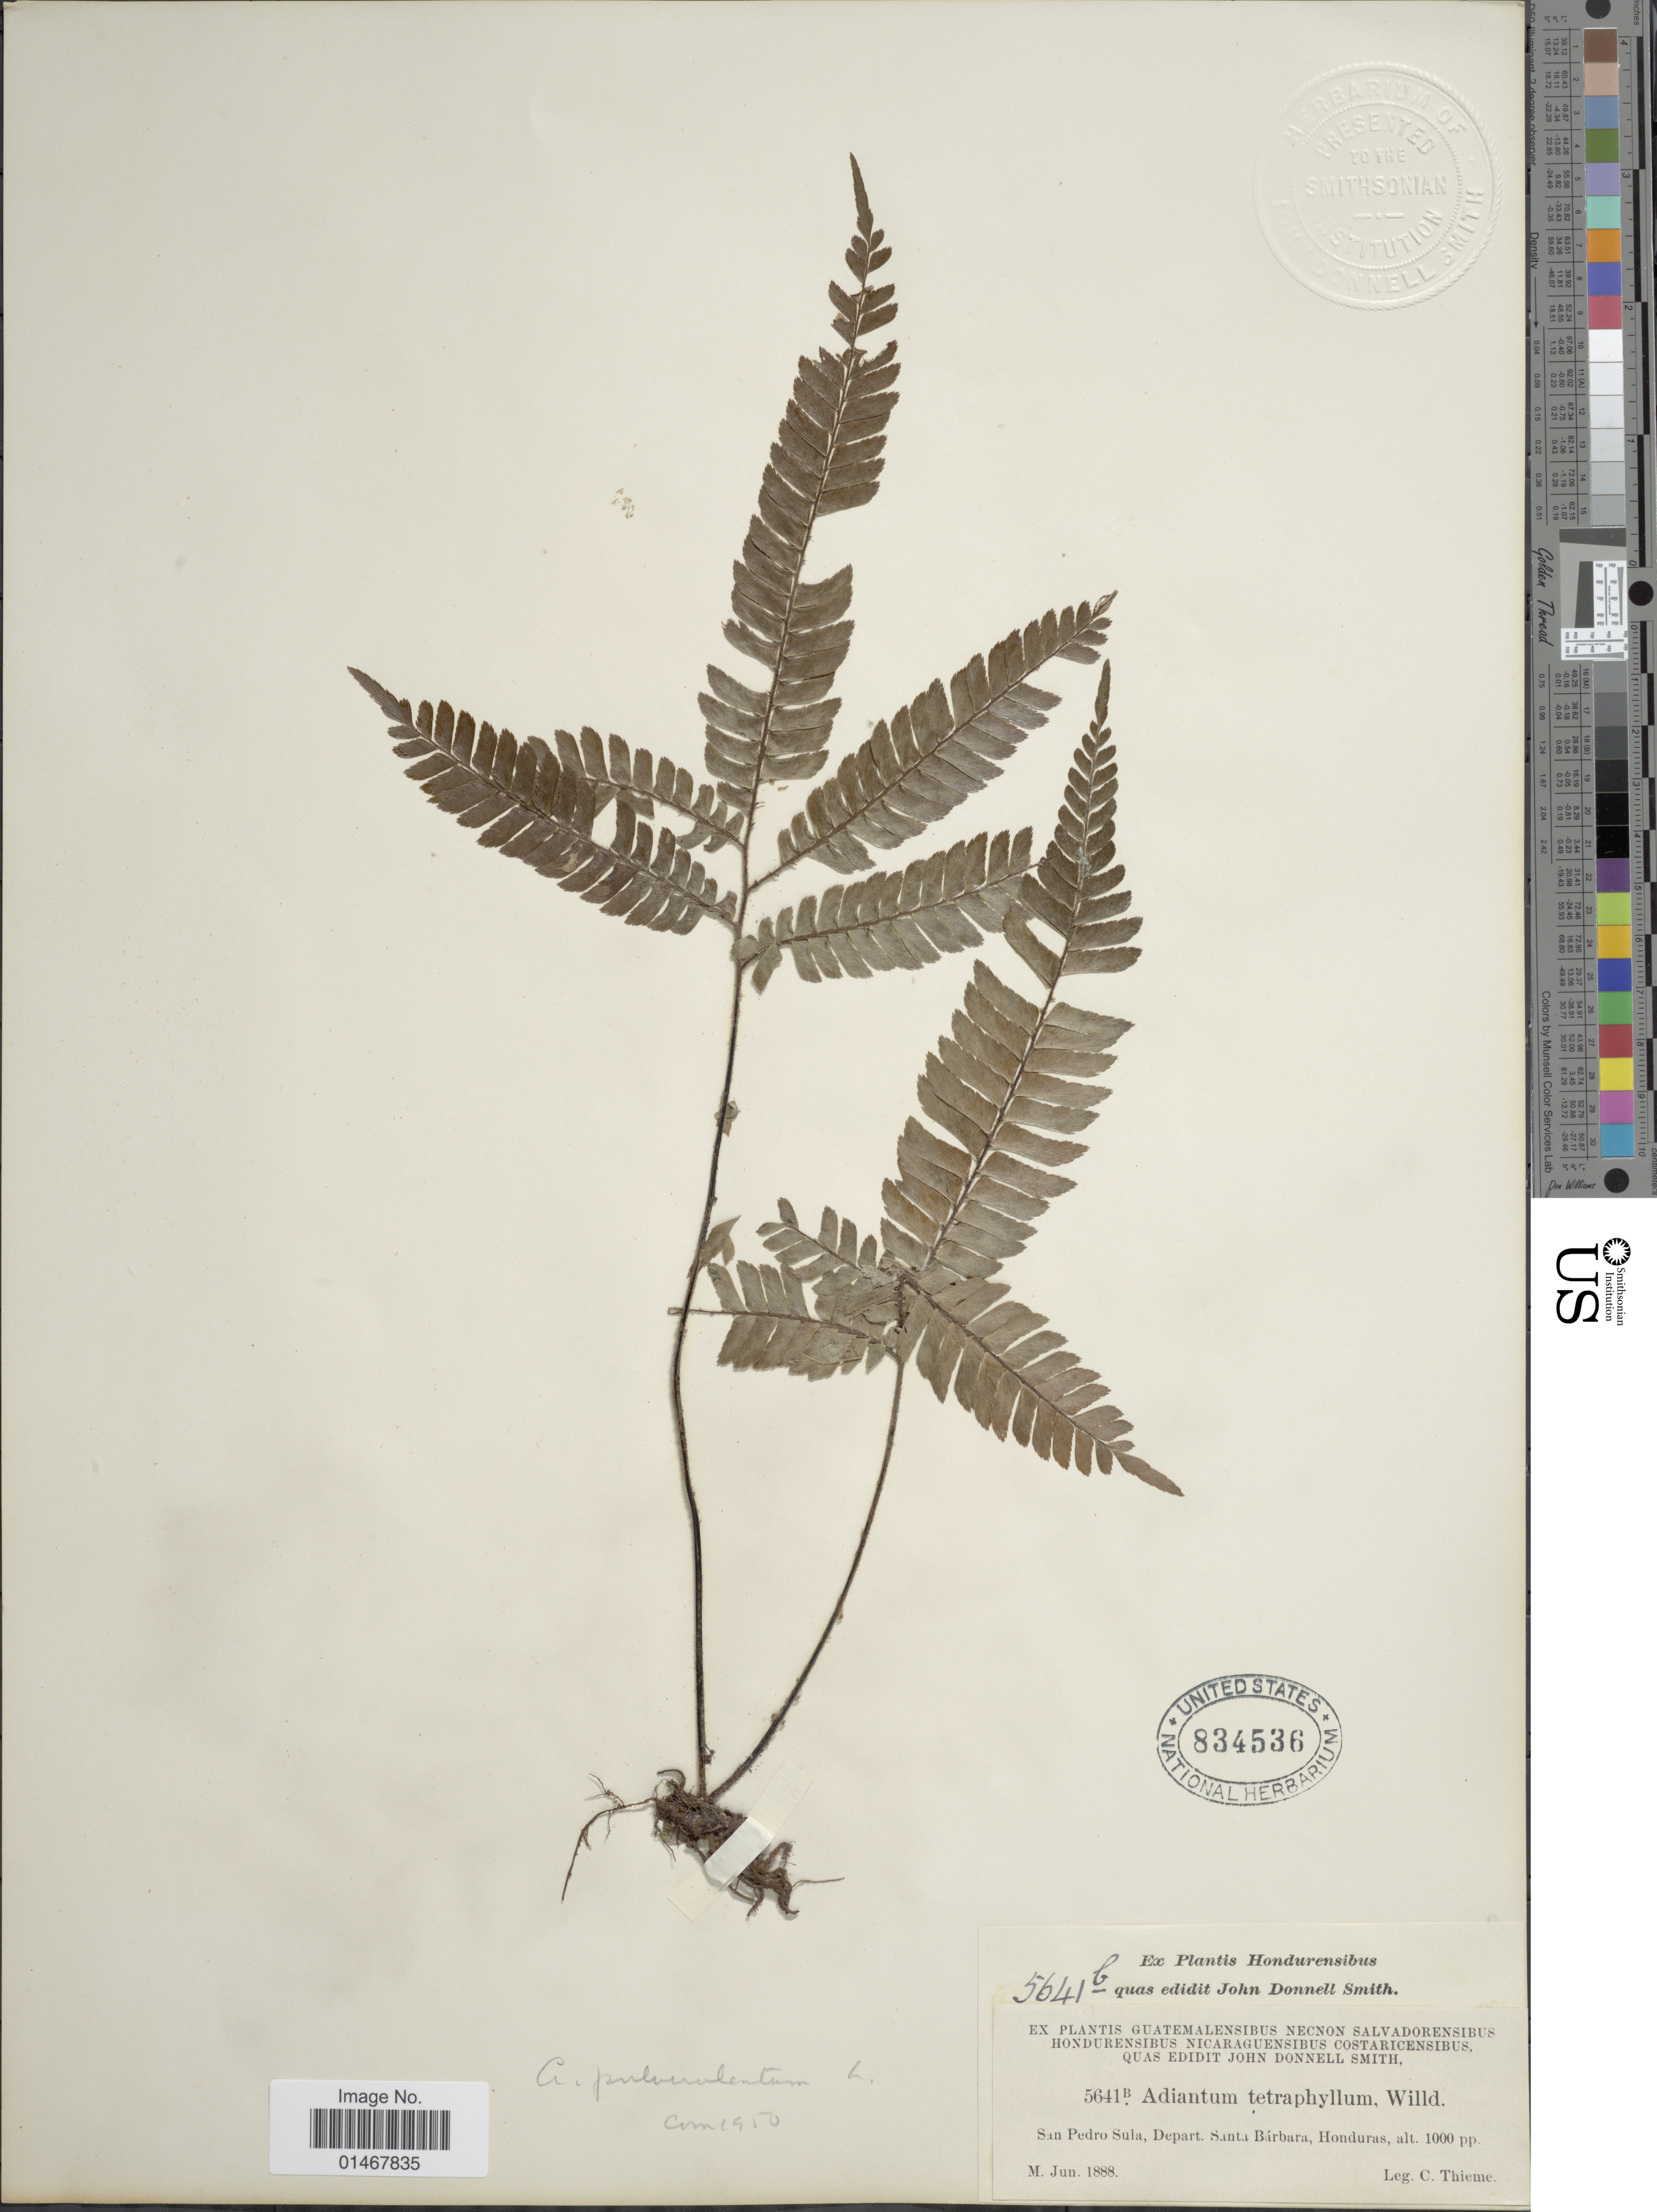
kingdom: Plantae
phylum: Tracheophyta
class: Polypodiopsida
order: Polypodiales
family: Pteridaceae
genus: Adiantum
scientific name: Adiantum pulverulentum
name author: L.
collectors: C. Thieme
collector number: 5641B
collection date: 1888-06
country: Honduras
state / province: Santa Bárbara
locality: San Pedro Sula, Depart. Santa Bárbara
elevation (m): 305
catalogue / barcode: US 834536